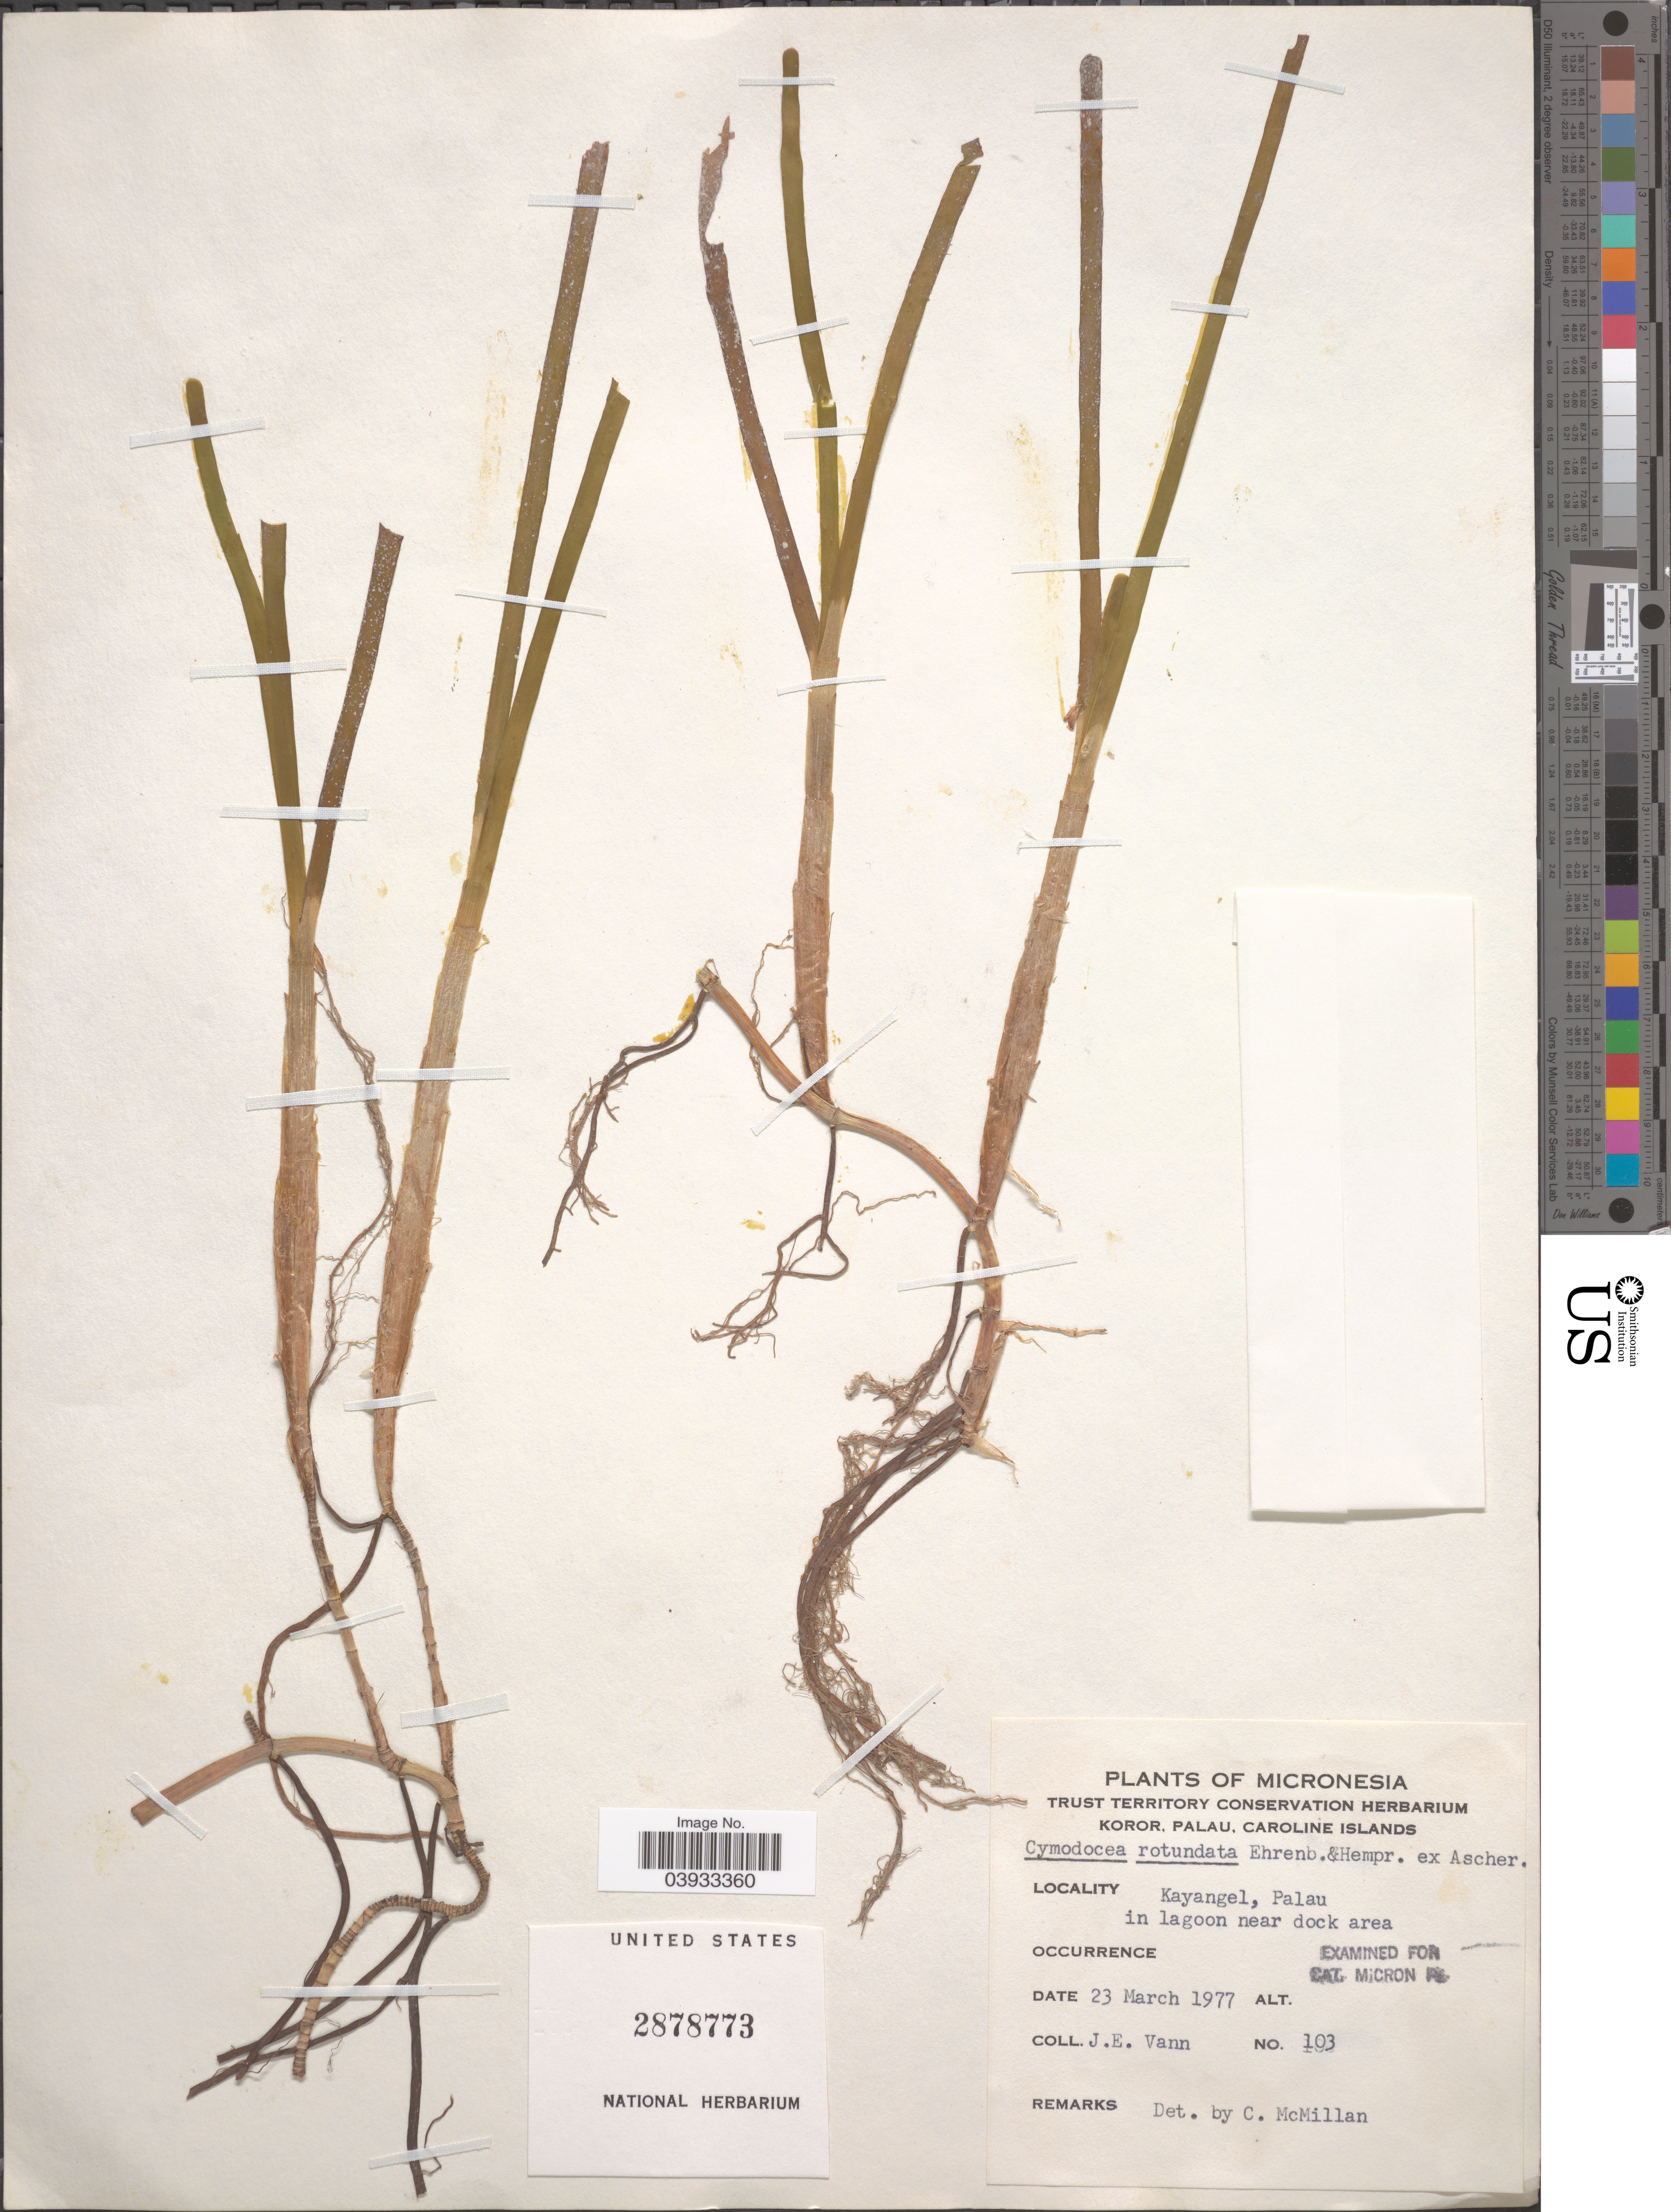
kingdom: Plantae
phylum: Tracheophyta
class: Liliopsida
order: Alismatales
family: Cymodoceaceae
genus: Cymodocea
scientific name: Cymodocea rotundata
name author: Asch. & Schweinf.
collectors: J. Vann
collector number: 103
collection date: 1977-03-23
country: Palau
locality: Kayangel, Palau in lagoon near dock area.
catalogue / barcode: US 2878773